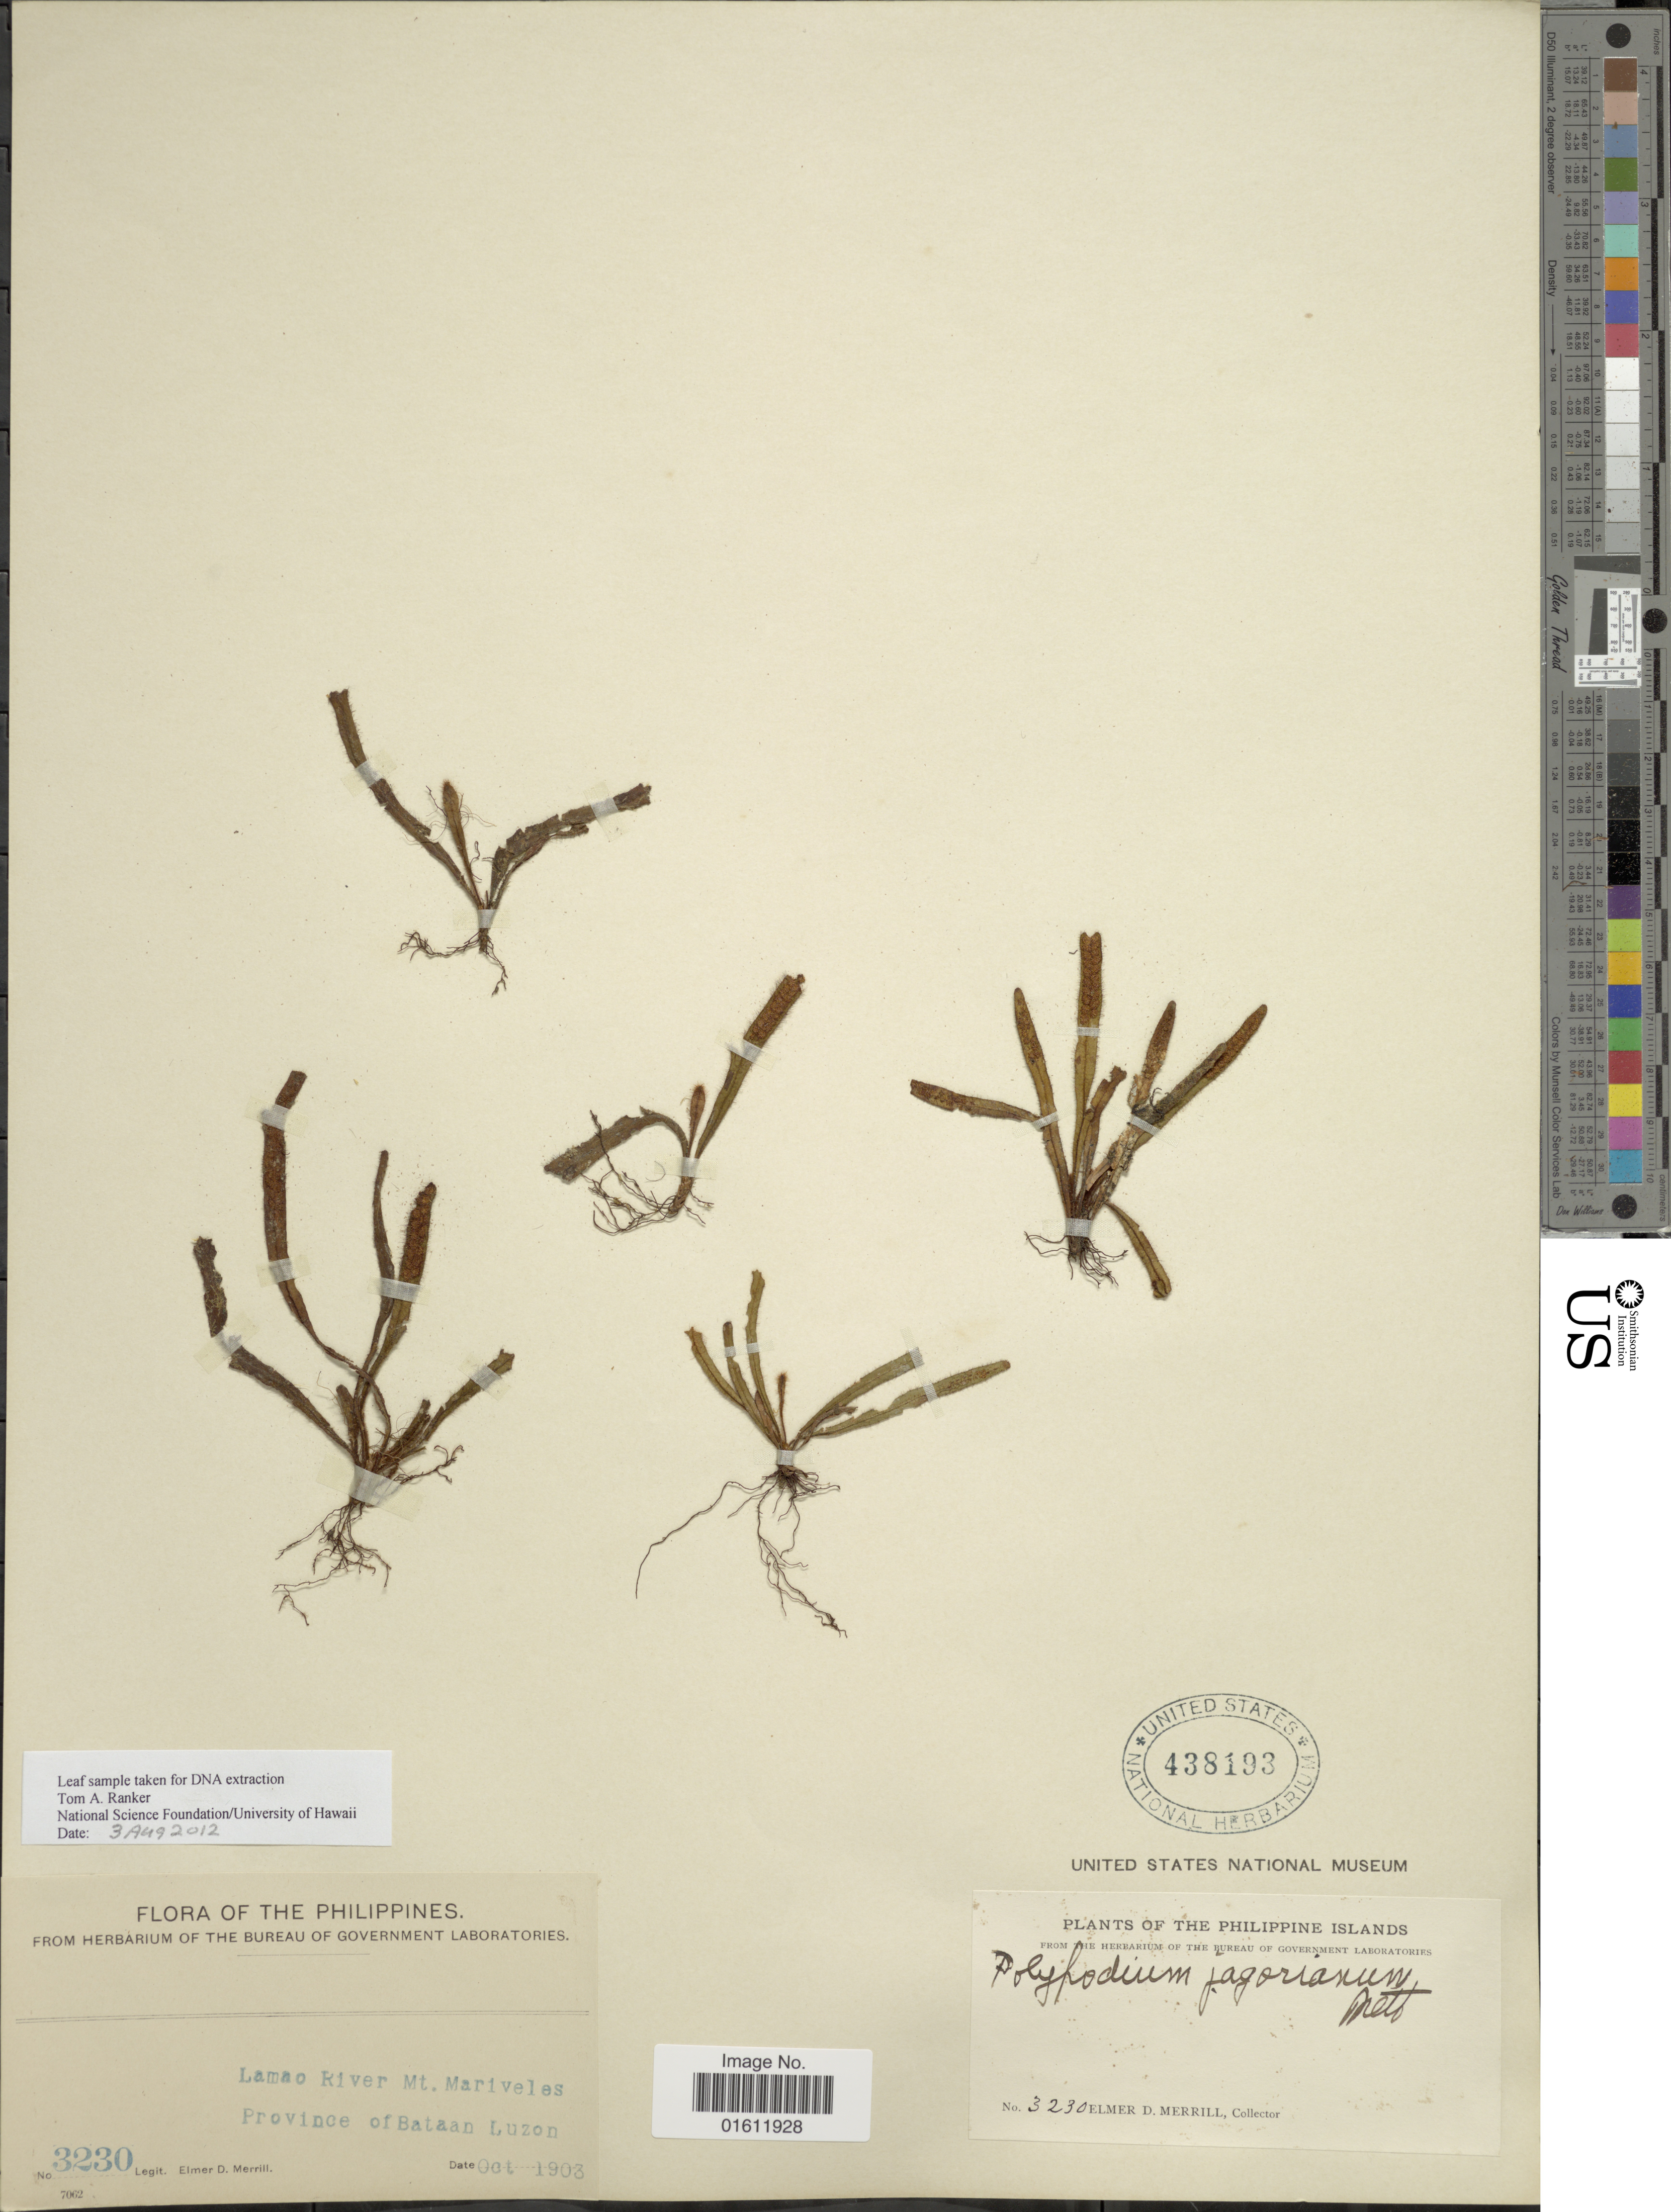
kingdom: Plantae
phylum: Tracheophyta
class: Polypodiopsida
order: Polypodiales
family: Polypodiaceae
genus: Radiogrammitis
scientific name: Radiogrammitis jagoriana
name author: (Mett. ex Kuhn) Parris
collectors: E. D. Merrill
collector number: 3230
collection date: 1903-10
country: Philippines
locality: Lamao River Mt Mariveles, Province Bataan, Luzon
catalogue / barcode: US 438193